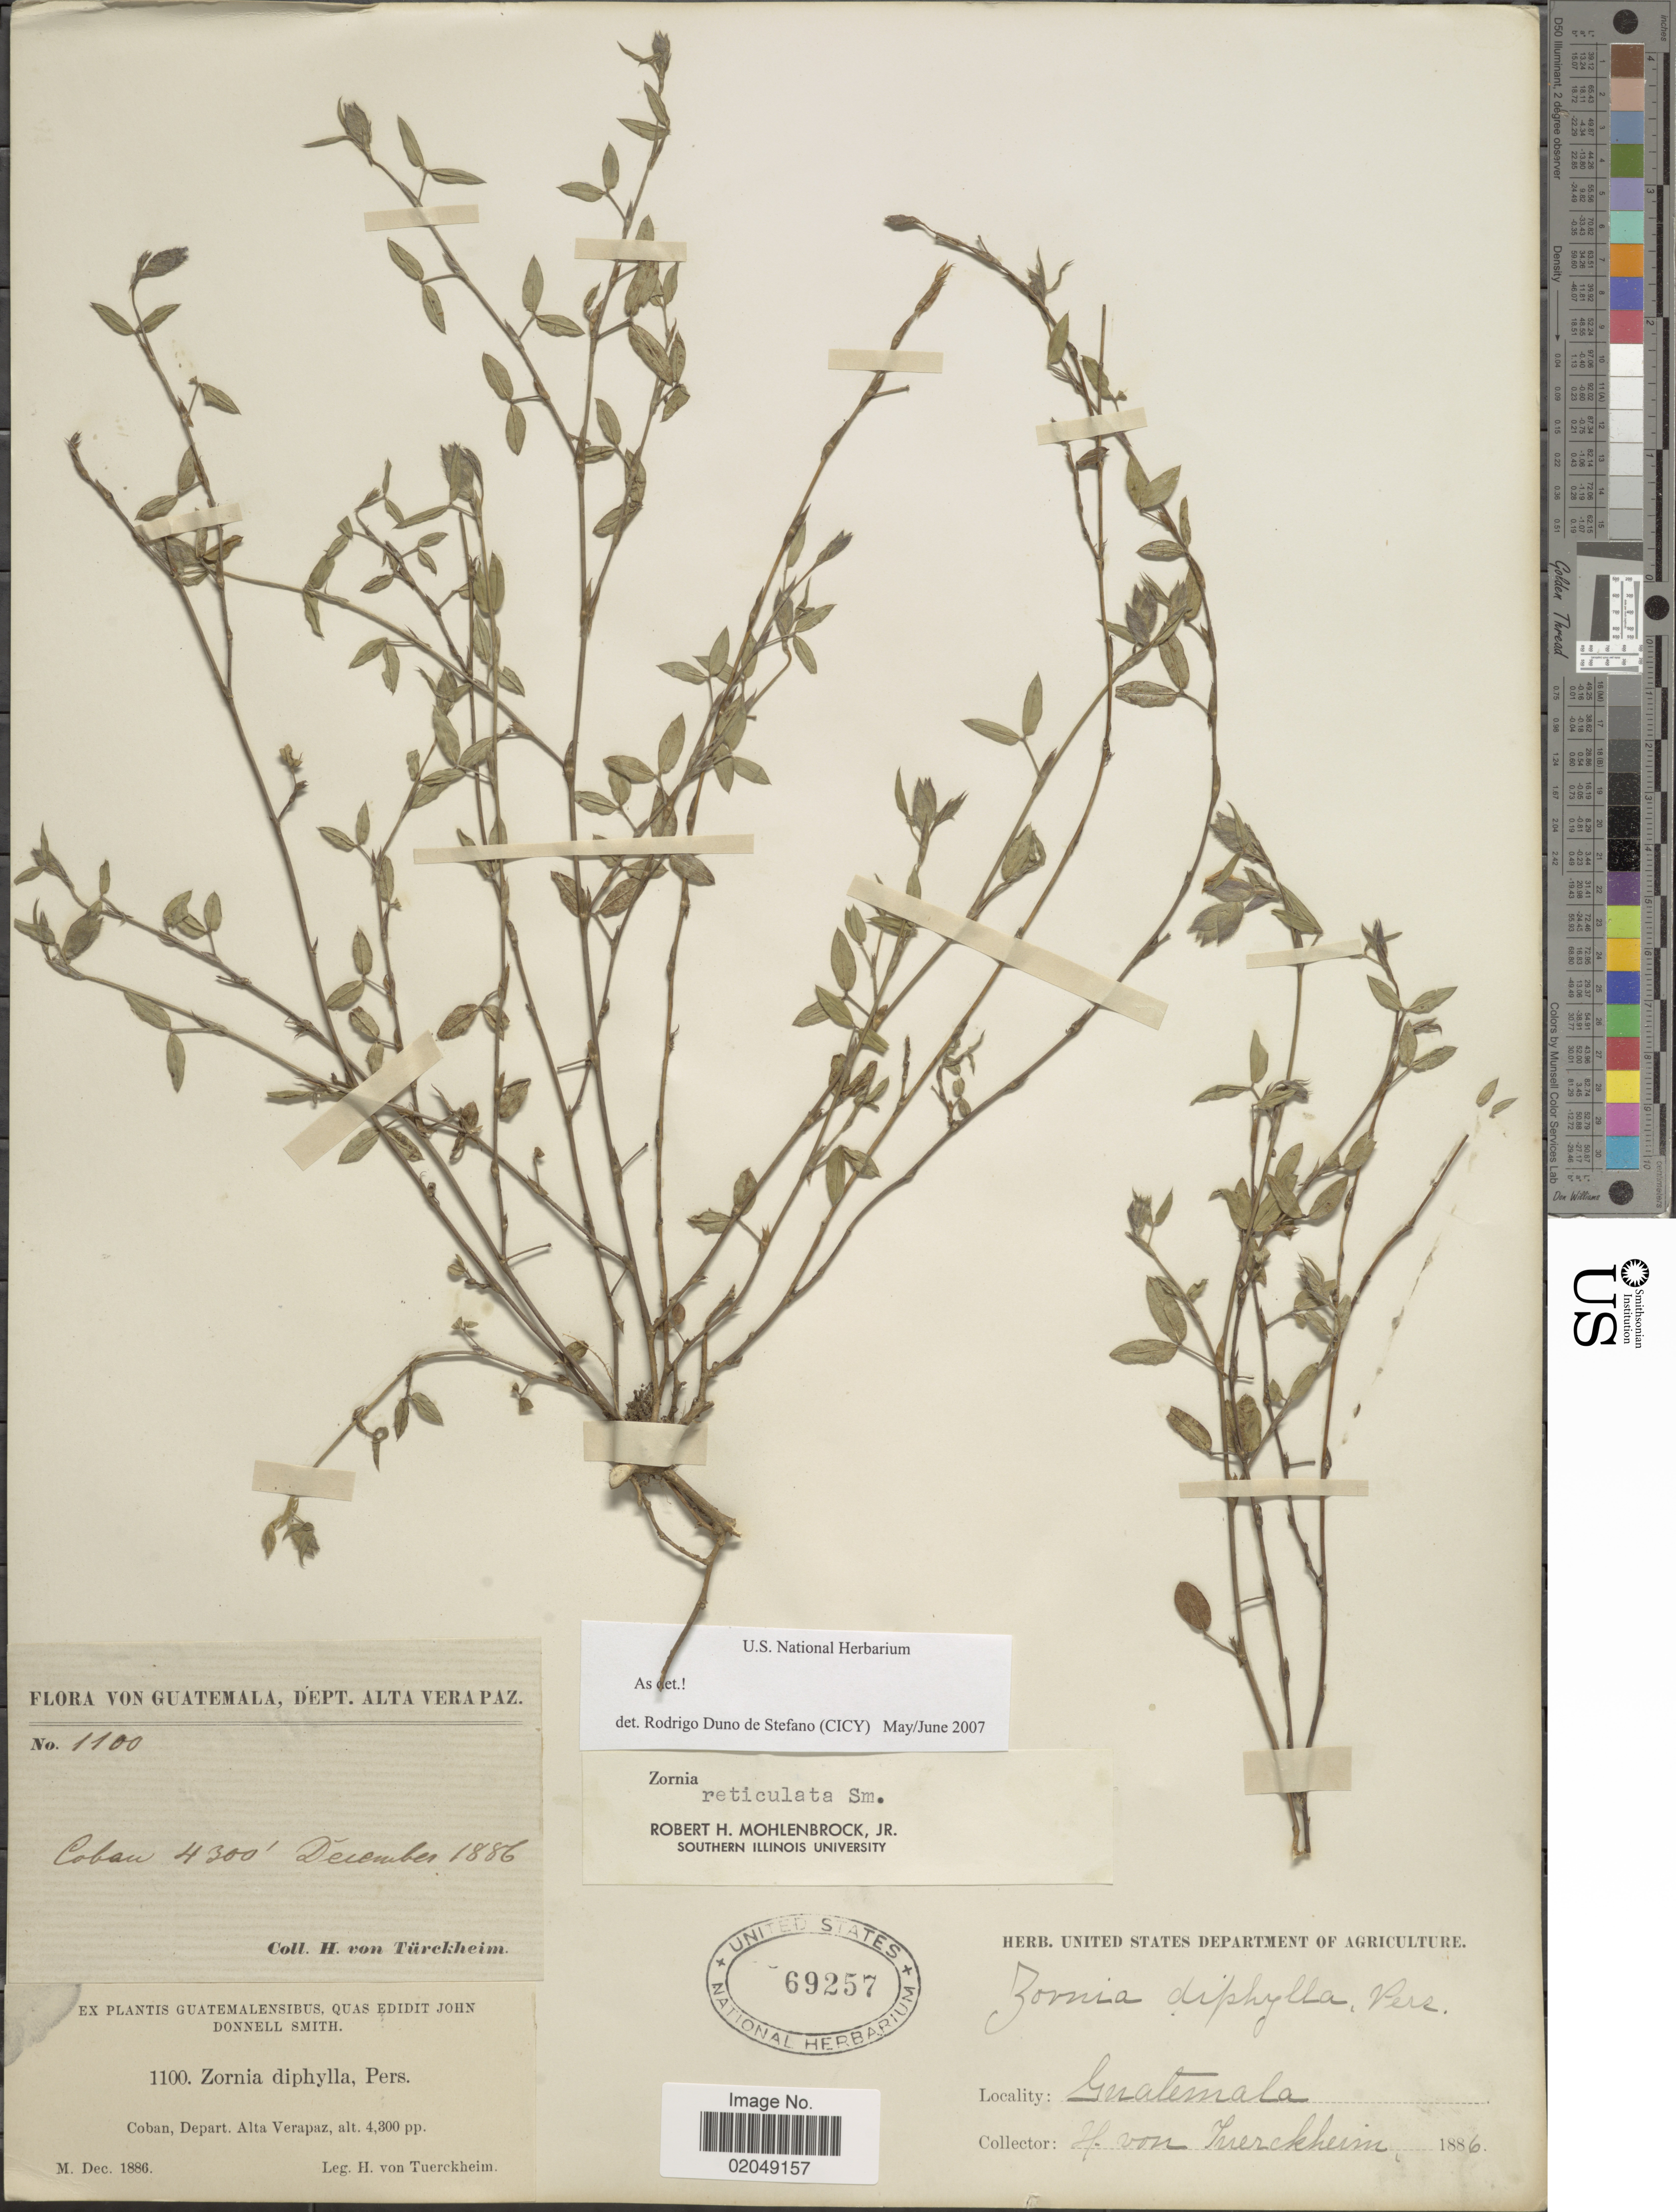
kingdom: Plantae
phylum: Tracheophyta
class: Magnoliopsida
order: Fabales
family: Fabaceae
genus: Zornia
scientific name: Zornia reticulata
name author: Sm.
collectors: H. von Türckheim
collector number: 1100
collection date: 1886-12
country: Guatemala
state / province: Alta Verapaz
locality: Coban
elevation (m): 1311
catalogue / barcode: US 69257